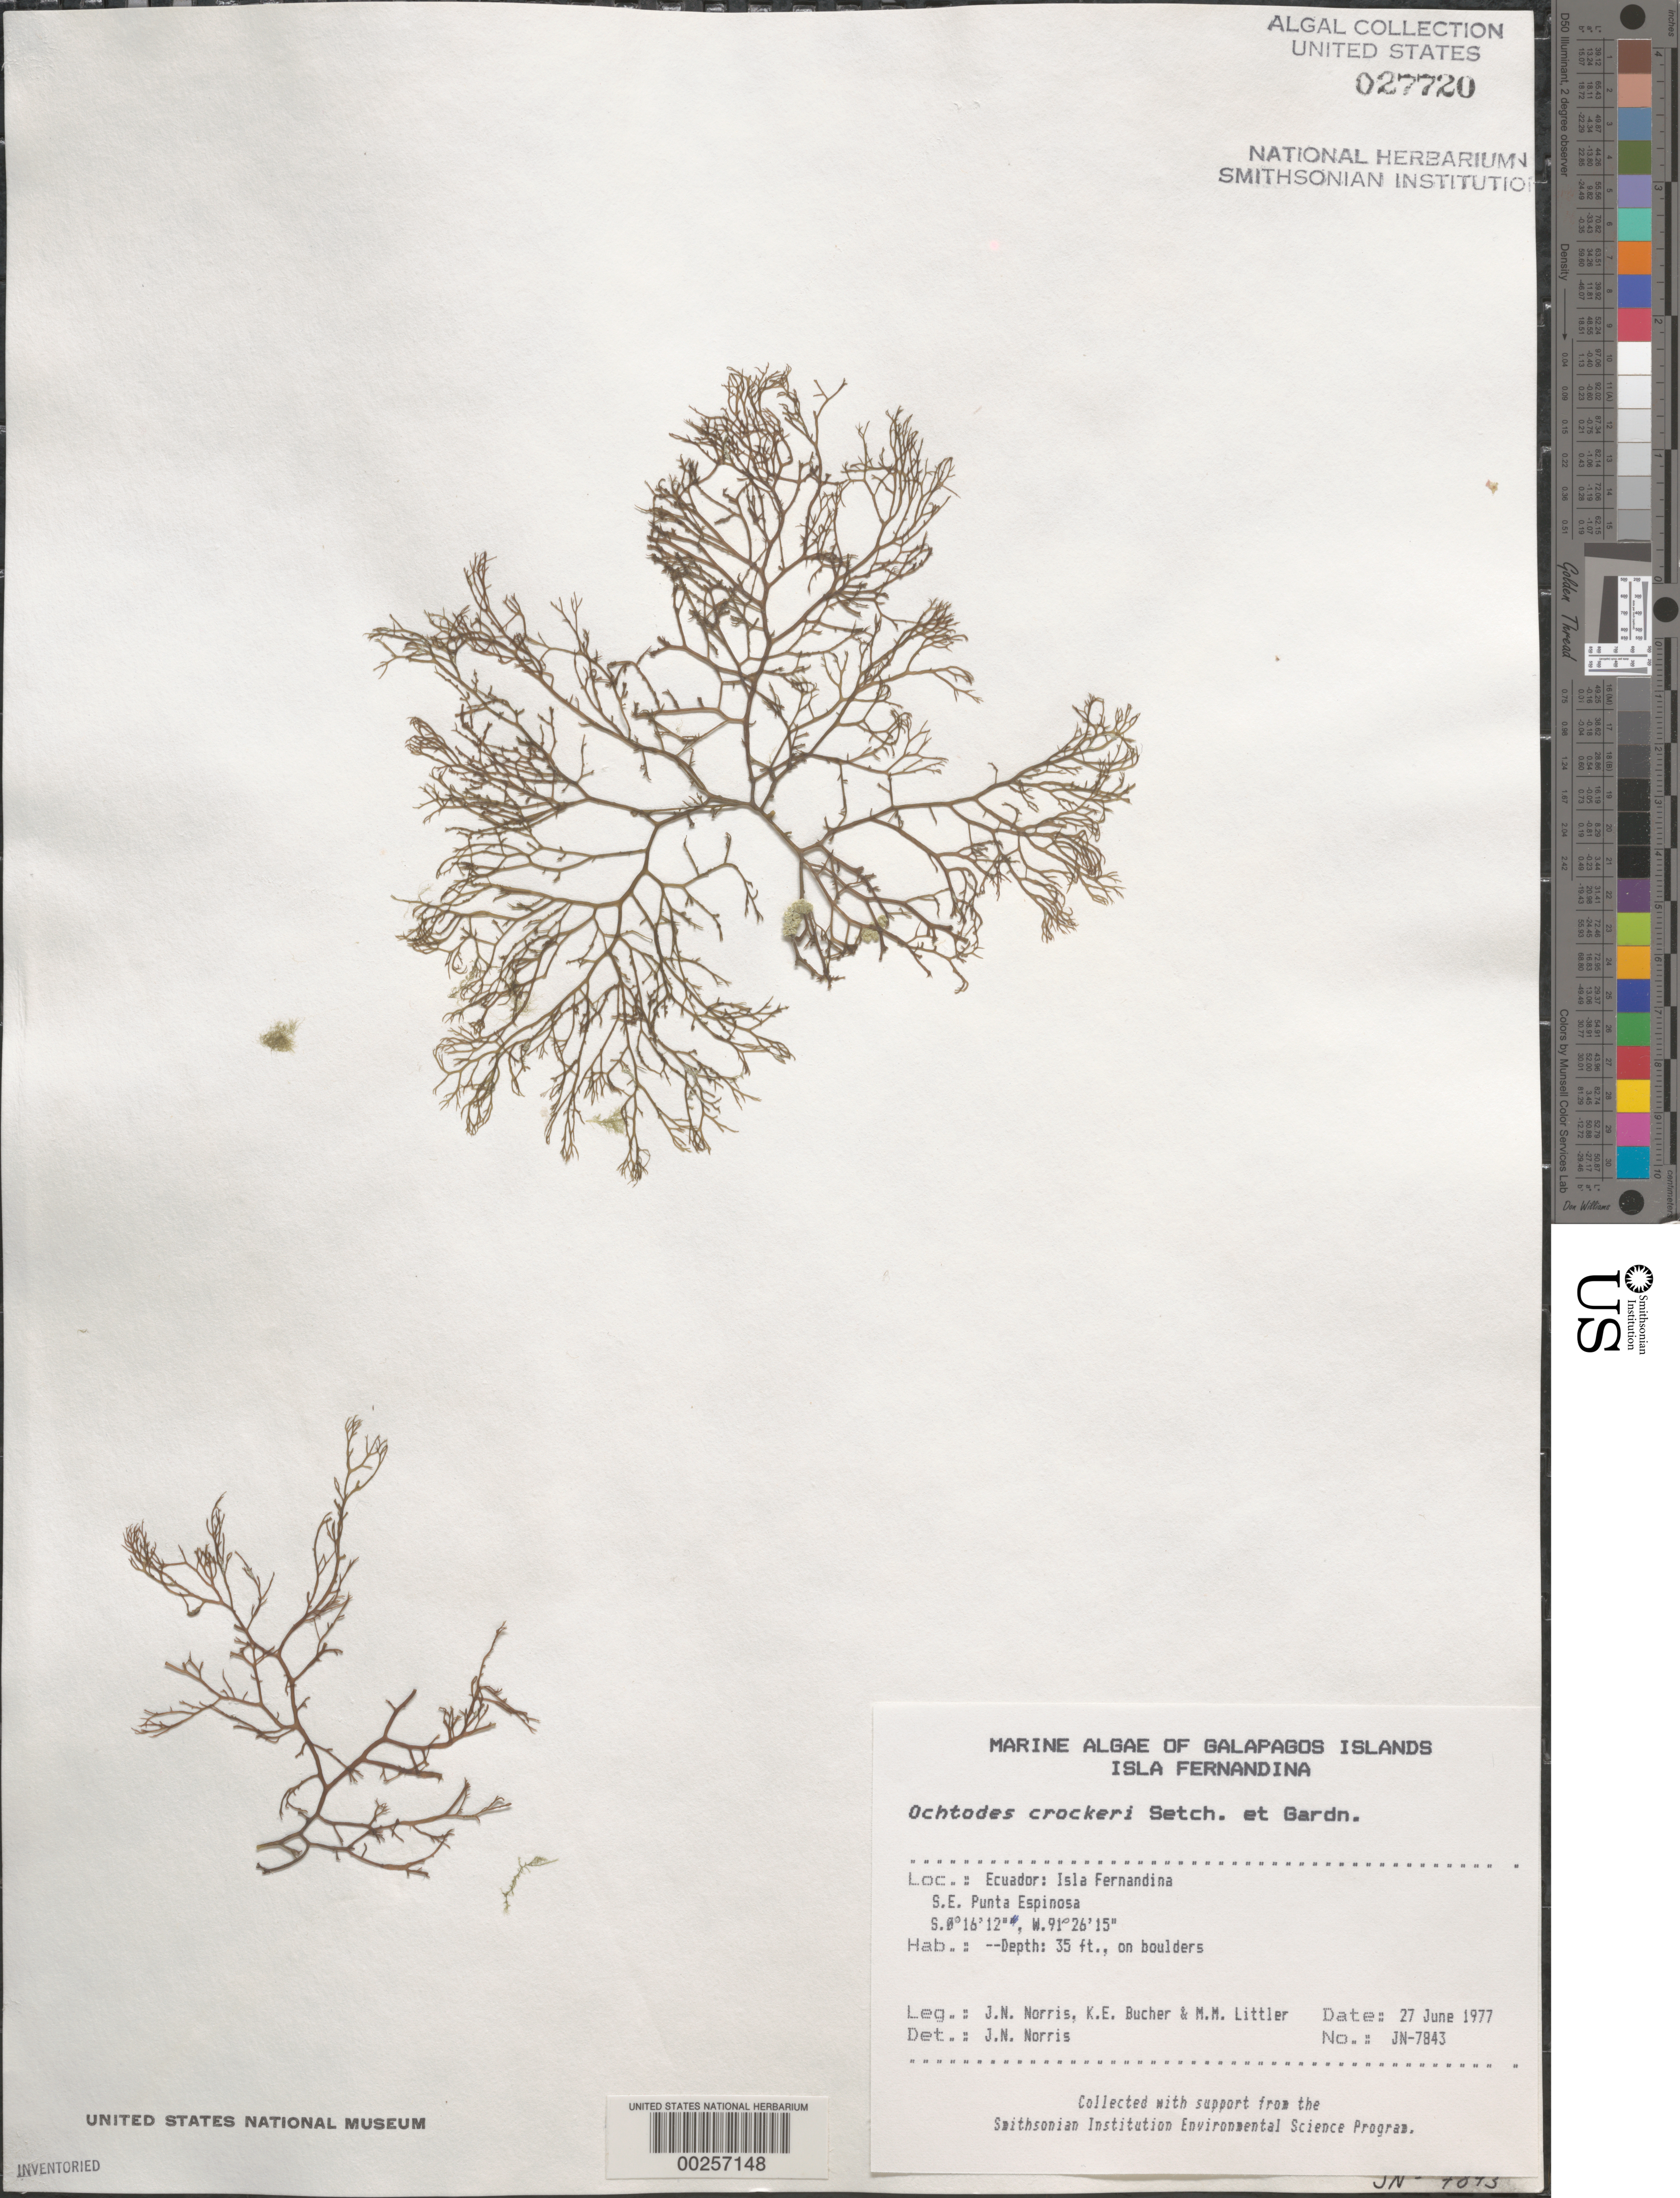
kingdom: Plantae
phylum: Rhodophyta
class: Florideophyceae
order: Gigartinales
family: Rhizophyllidaceae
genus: Ochtodes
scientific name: Ochtodes crockeri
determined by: Norris, James N.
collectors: J. N. Norris, K. E. Bucher & M. M. Littler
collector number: JN-7843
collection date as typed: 27 Jun 1977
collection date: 1977-06-27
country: Ecuador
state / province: Colón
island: Fernandina [Narborough]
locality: Punta Espinosa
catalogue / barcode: US 27720